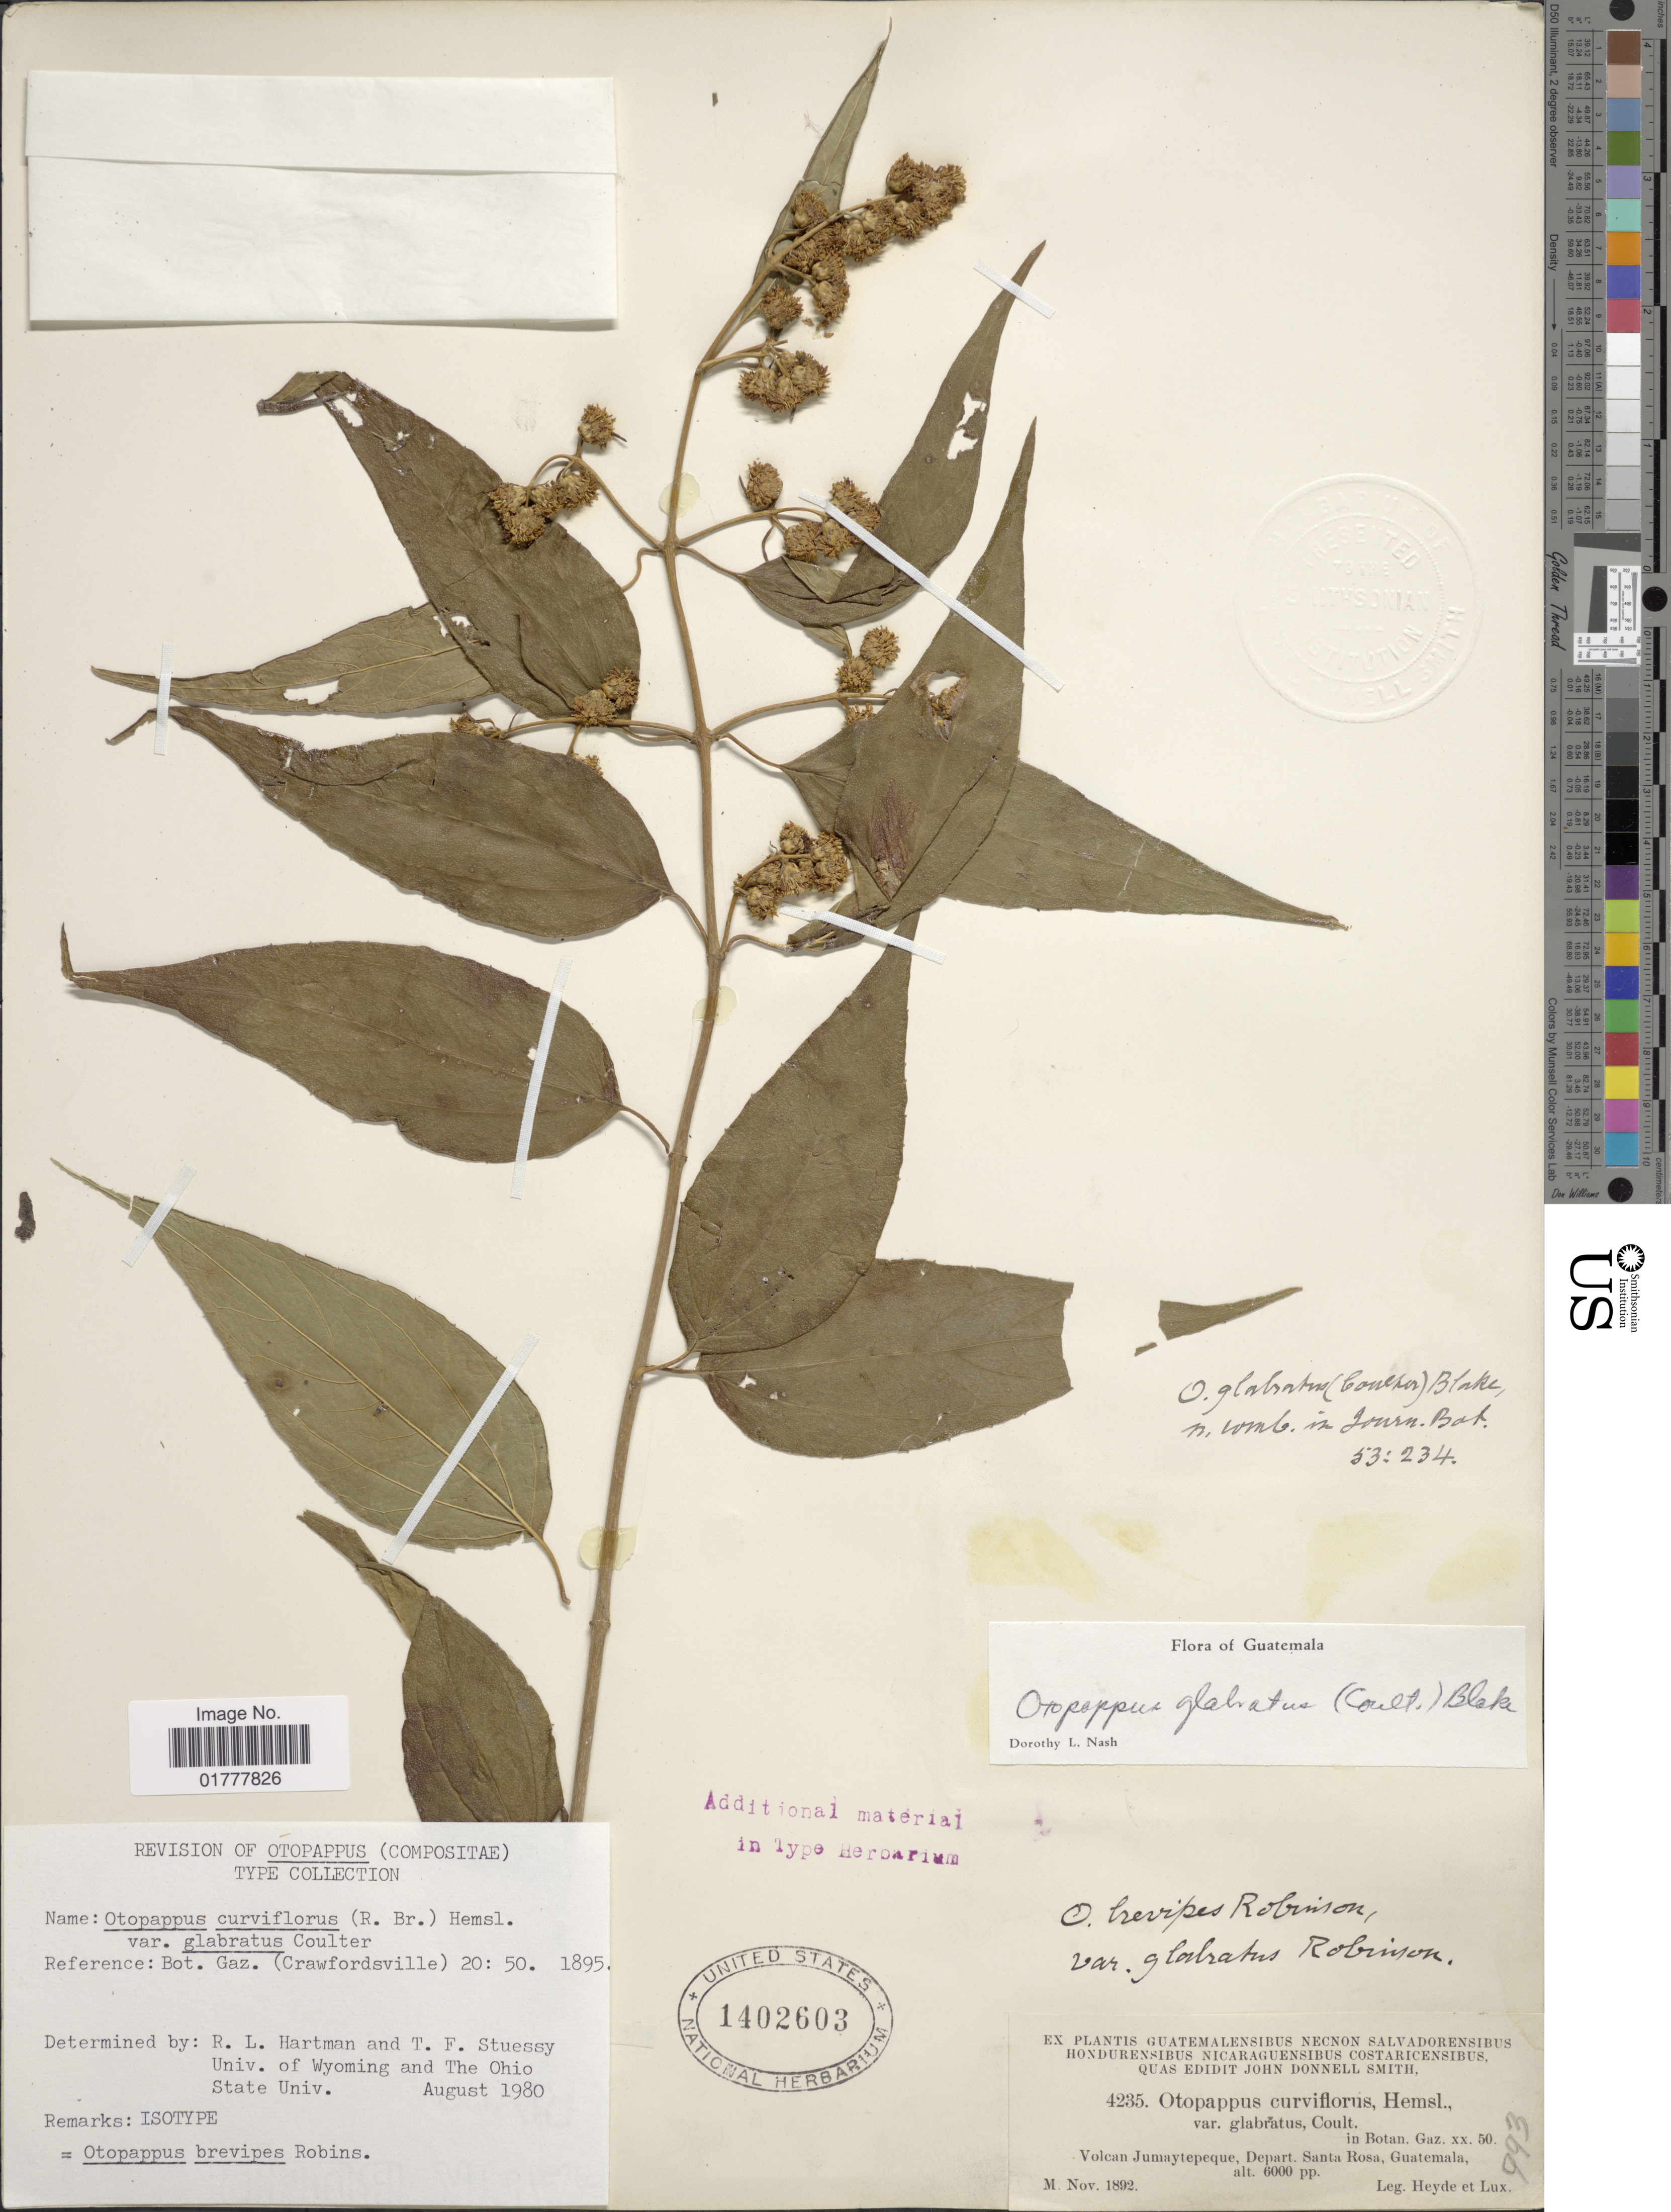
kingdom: Plantae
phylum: Tracheophyta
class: Magnoliopsida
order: Asterales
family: Asteraceae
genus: Otopappus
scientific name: Otopappus curviflorus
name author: (R. Br.) Hemsl.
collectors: Heyde & Lux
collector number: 4235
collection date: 1892-11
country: Guatemala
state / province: Santa Rosa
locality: Volcan Jumaytepeque, Depart. Santa Rosa, Guatemala.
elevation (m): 1829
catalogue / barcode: US 1402603